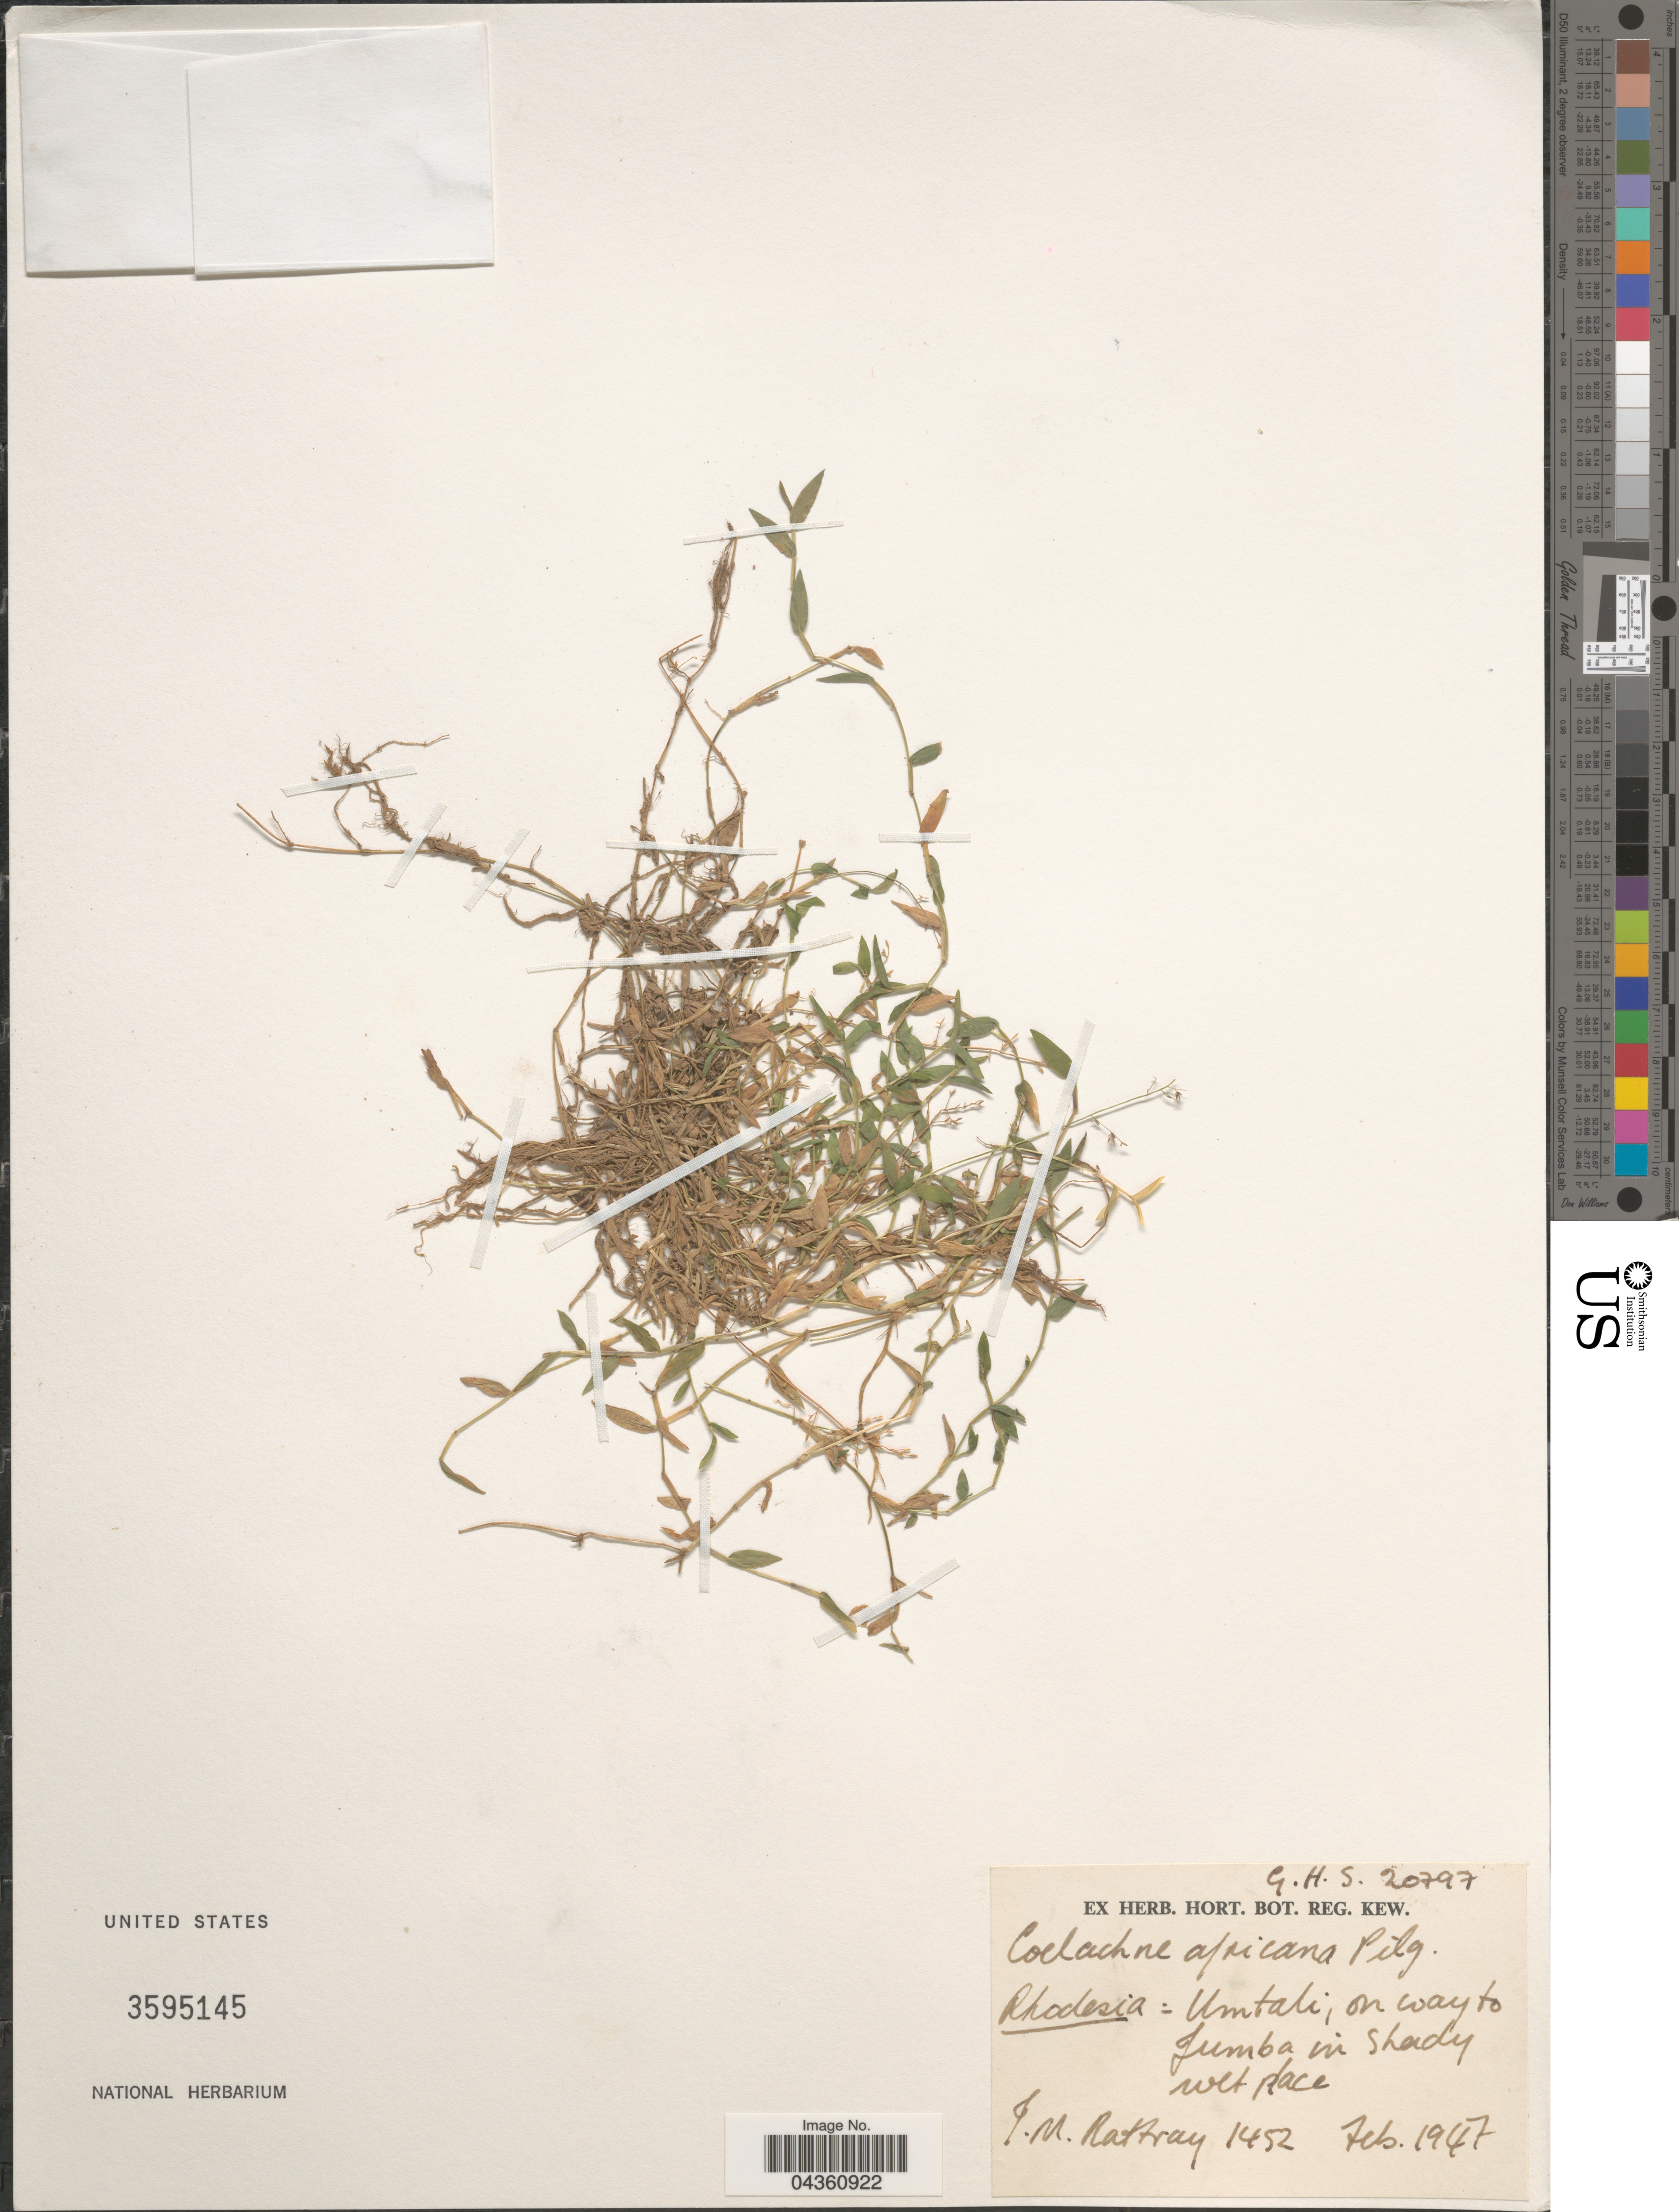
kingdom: Plantae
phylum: Tracheophyta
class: Liliopsida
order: Poales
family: Poaceae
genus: Coelachne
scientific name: Coelachne africana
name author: Pilg.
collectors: J. Rattray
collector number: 1452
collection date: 1947-02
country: Zimbabwe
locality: Rhodesia: Umtali, on way to Jumba.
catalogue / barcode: US 3595145